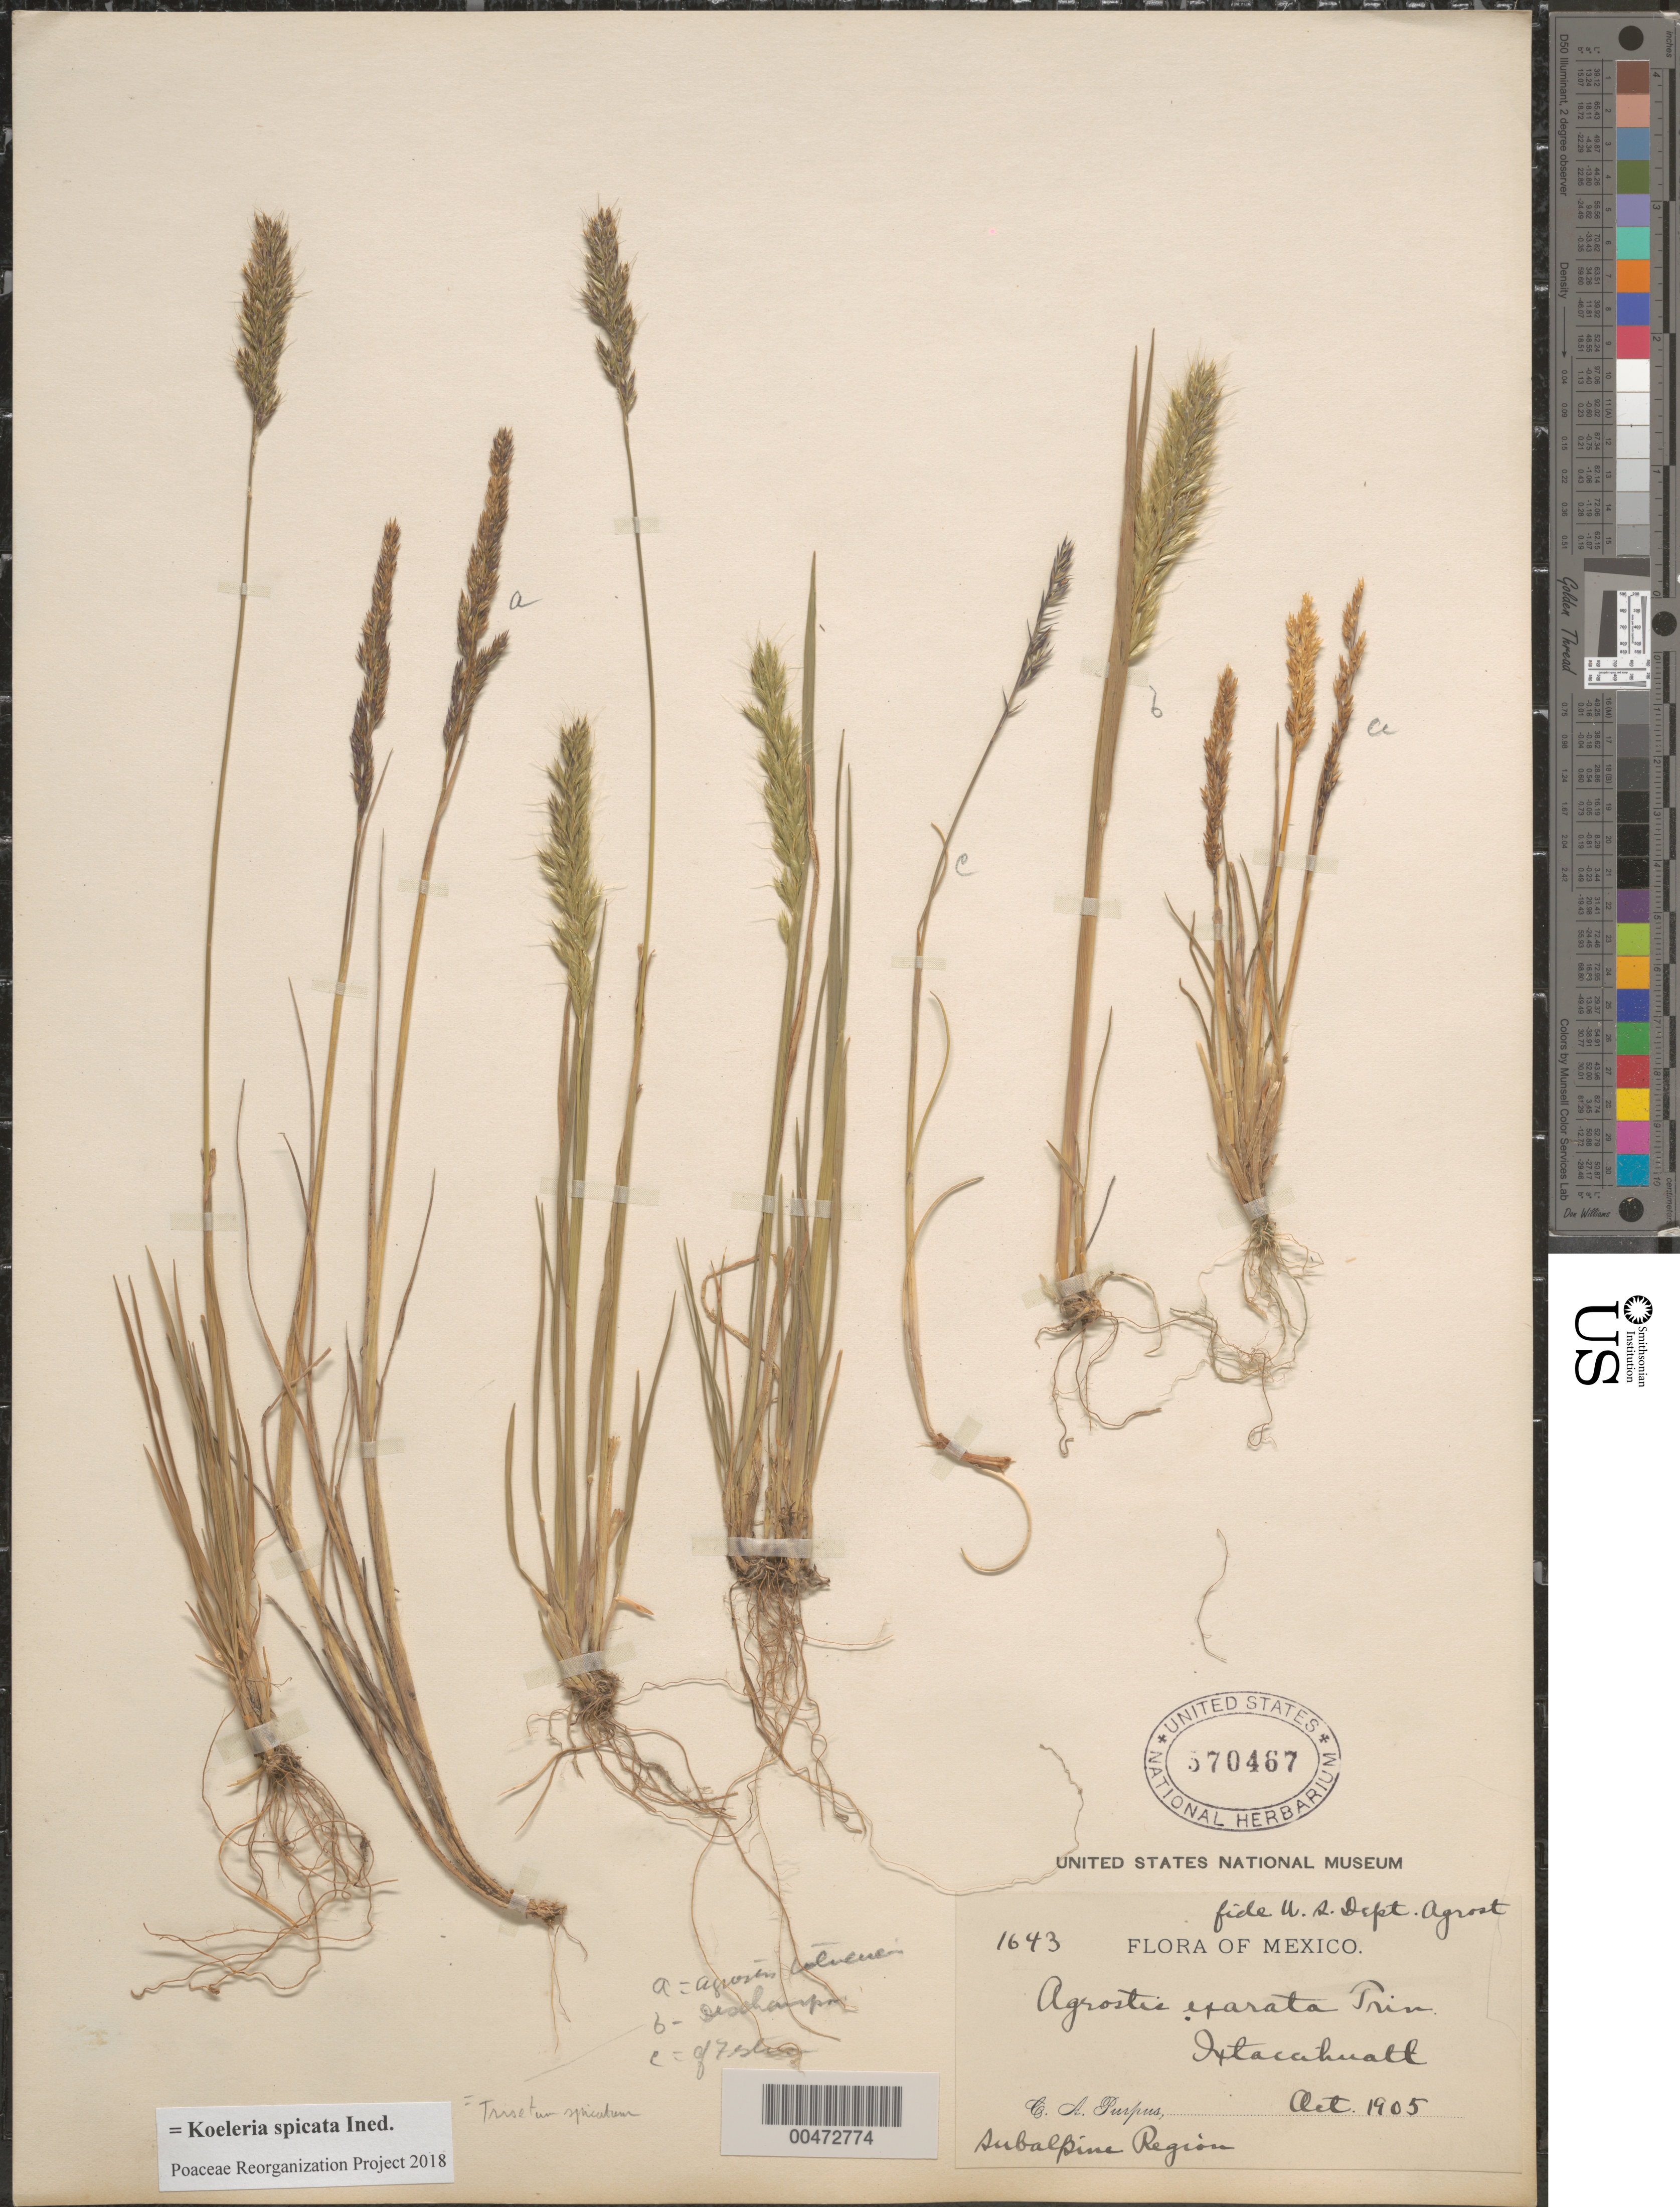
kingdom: Plantae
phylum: Tracheophyta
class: Liliopsida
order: Poales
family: Poaceae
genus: Koeleria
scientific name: Koeleria spicata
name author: (L.) Barberá et al.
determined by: Poaceae Reorganization Project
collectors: C. A. Purpus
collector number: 1643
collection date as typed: Oct 1905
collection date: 1905-10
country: Mexico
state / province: Morelos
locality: Ixtaccihuatl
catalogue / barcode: US 570467